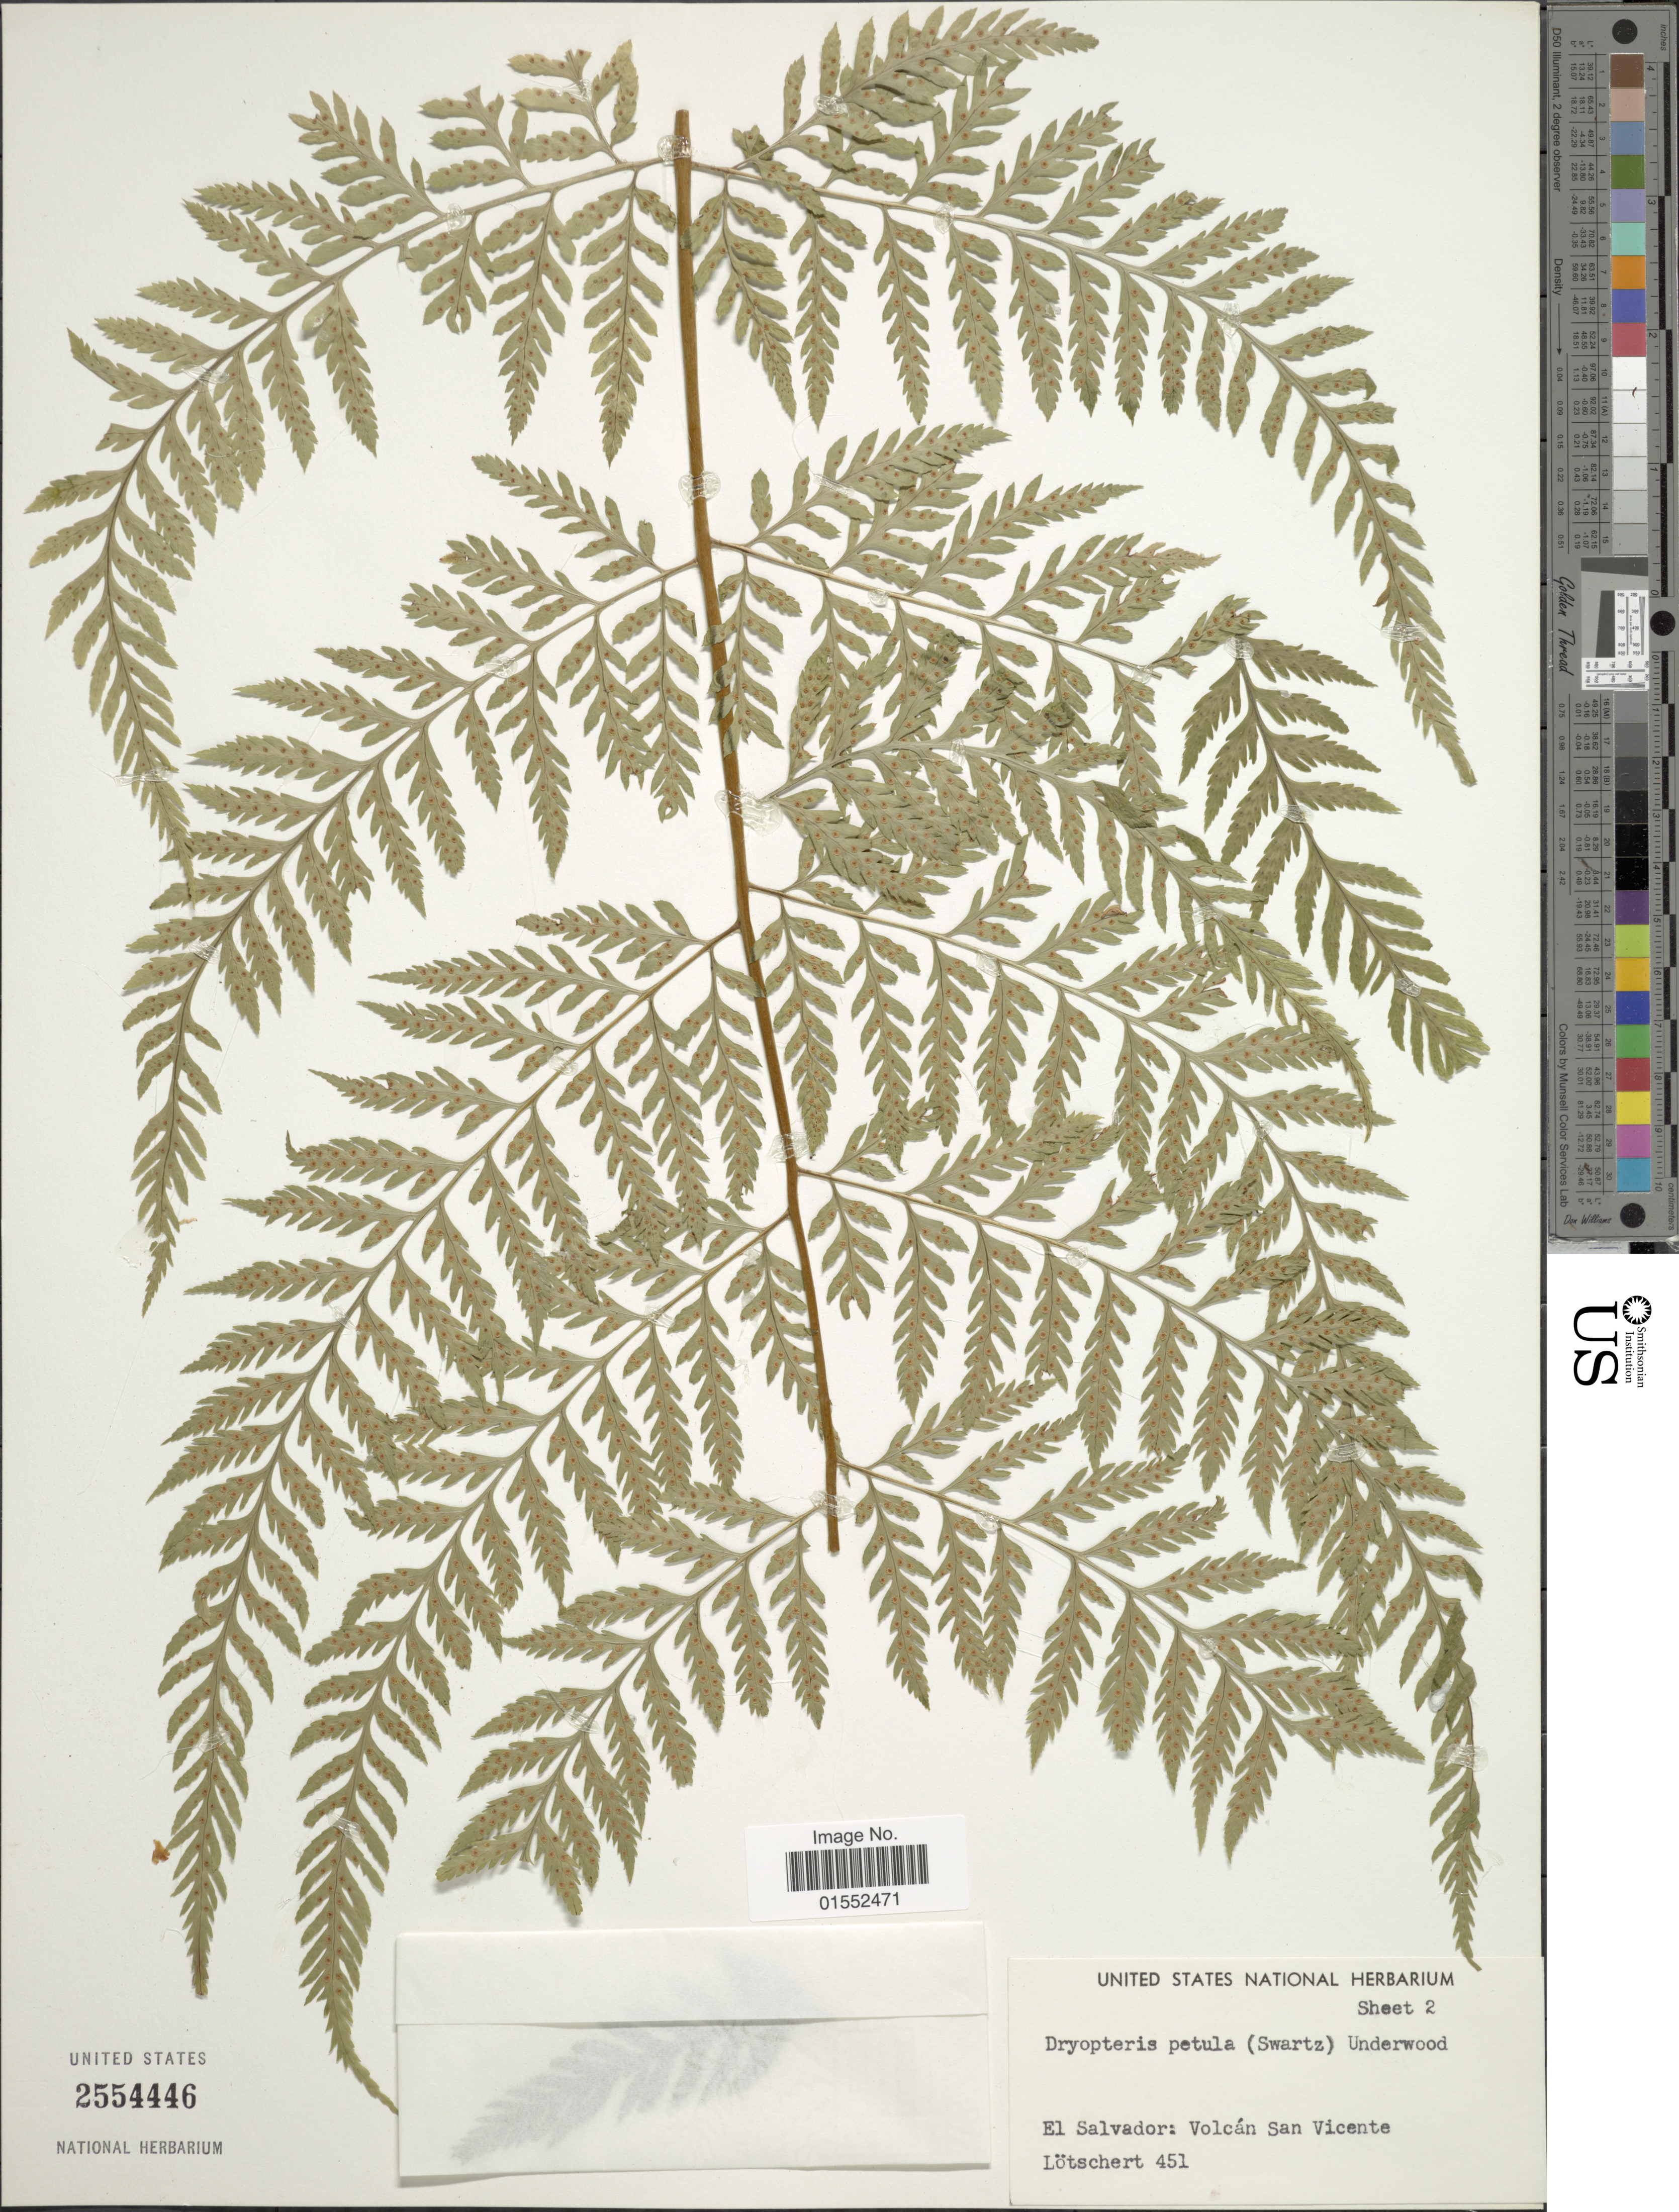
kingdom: Plantae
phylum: Tracheophyta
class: Polypodiopsida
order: Polypodiales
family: Dryopteridaceae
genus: Dryopteris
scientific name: Dryopteris patula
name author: (Sw.) Underw.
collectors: Lötschert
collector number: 451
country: El Salvador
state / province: San Vincente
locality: El salvador: Vocan El Vicente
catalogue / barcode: US 2554446